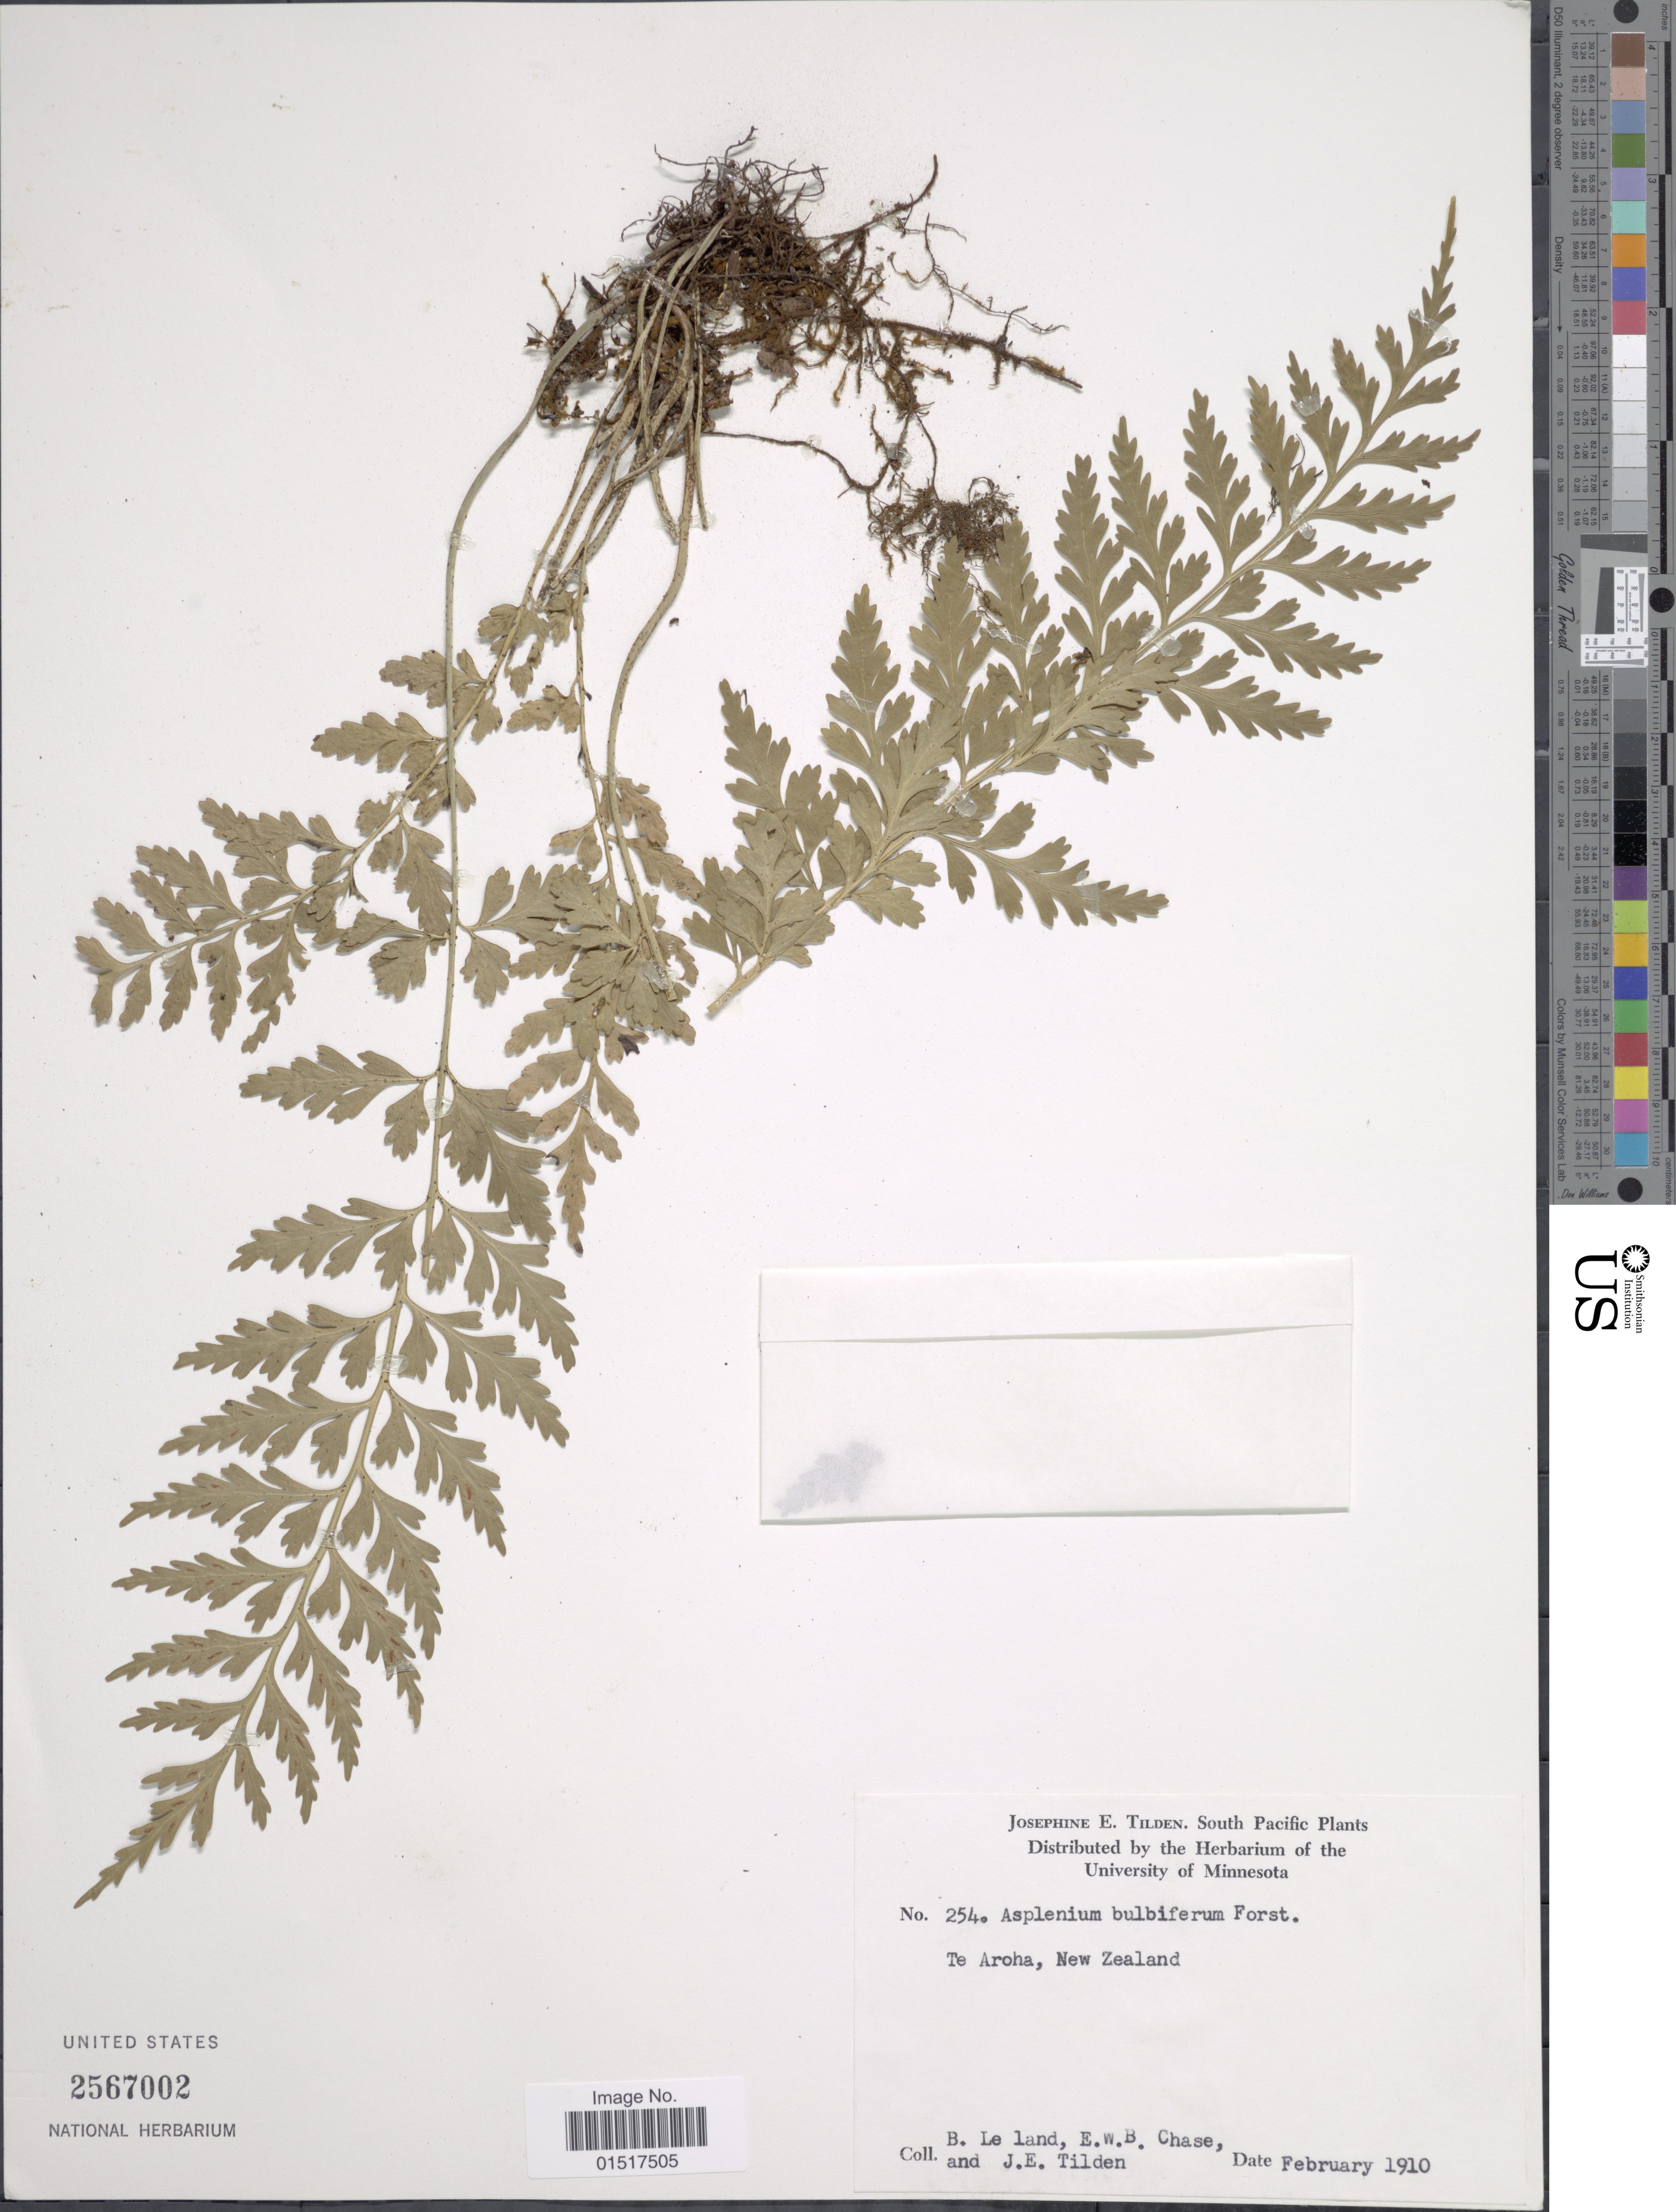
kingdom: Plantae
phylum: Tracheophyta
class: Polypodiopsida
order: Polypodiales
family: Aspleniaceae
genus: Asplenium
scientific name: Asplenium bulbiferum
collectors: B. Leland, E. W. Chase & J. E. Tilden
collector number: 254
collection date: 1910-02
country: New Zealand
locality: Te Aroha.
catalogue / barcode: US 2567002